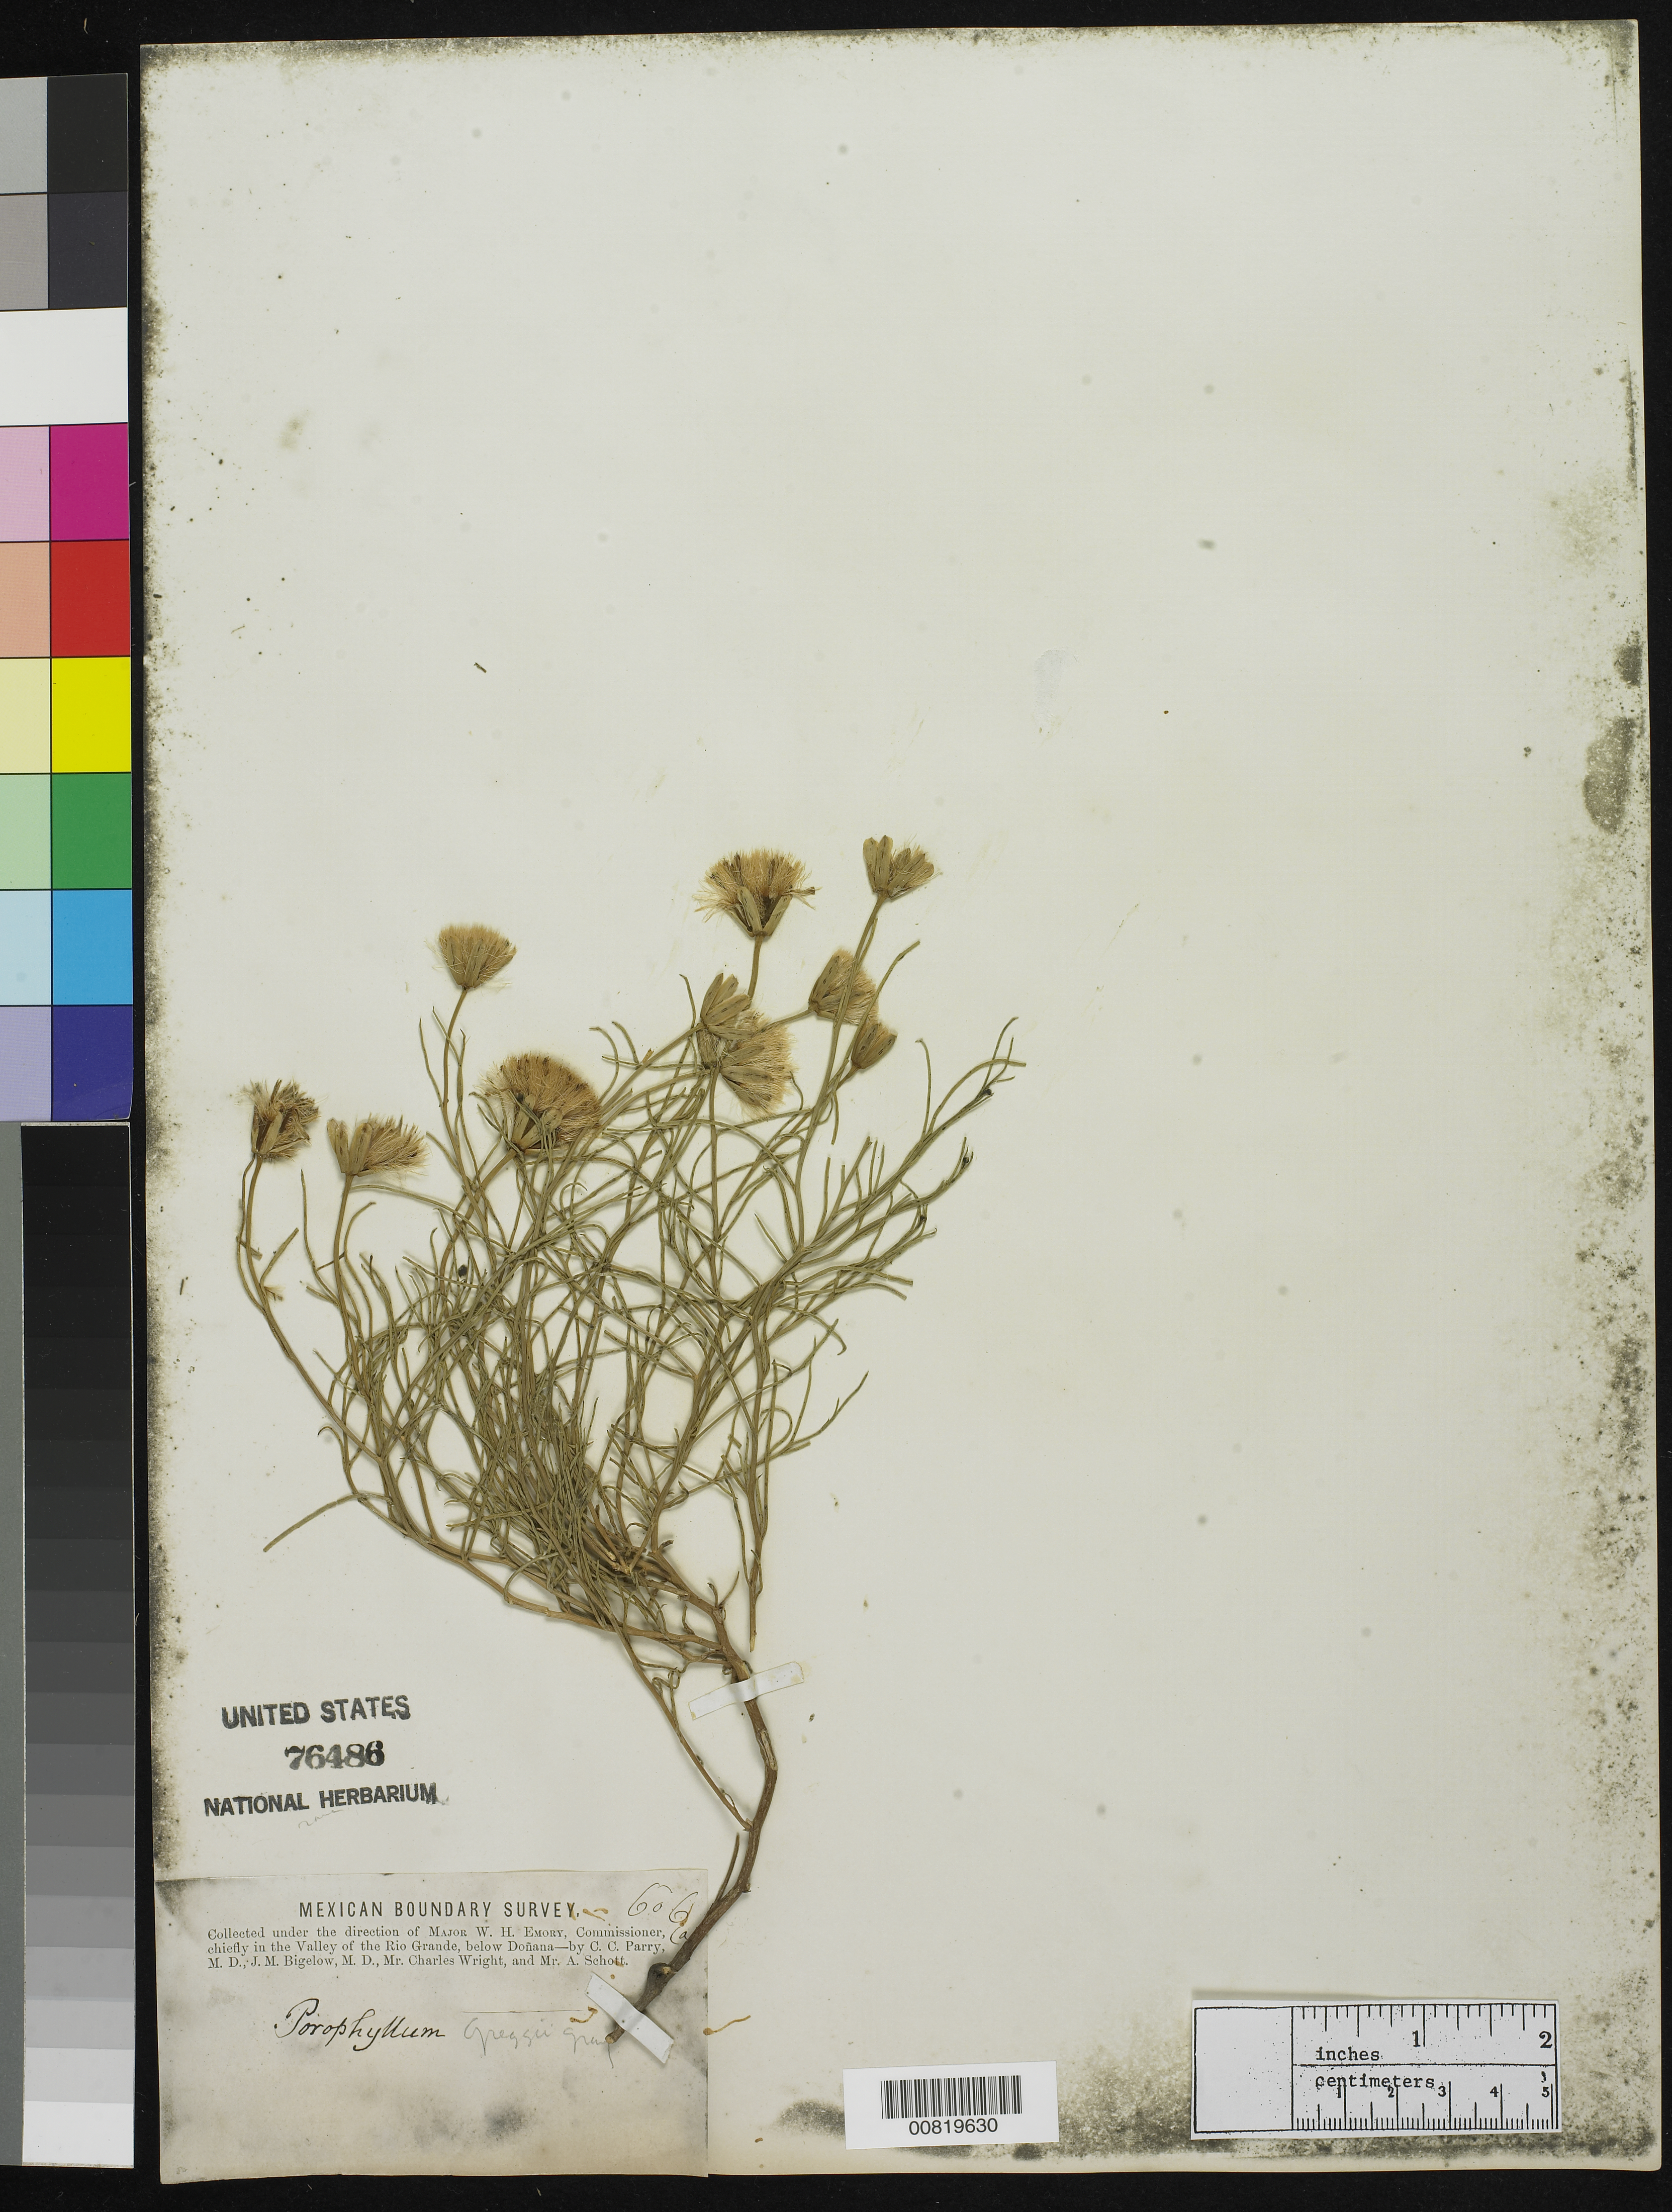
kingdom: Plantae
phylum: Tracheophyta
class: Magnoliopsida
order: Asterales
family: Asteraceae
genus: Porophyllum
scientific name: Porophyllum greggii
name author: A. Gray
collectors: C. C. Parry, J. M. Bigelow, C. Wright & A. C. V. Schott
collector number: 606a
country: United States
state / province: New Mexico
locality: Valley of the Rio Grande, below Doñana, New Mexico.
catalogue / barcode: US 76486